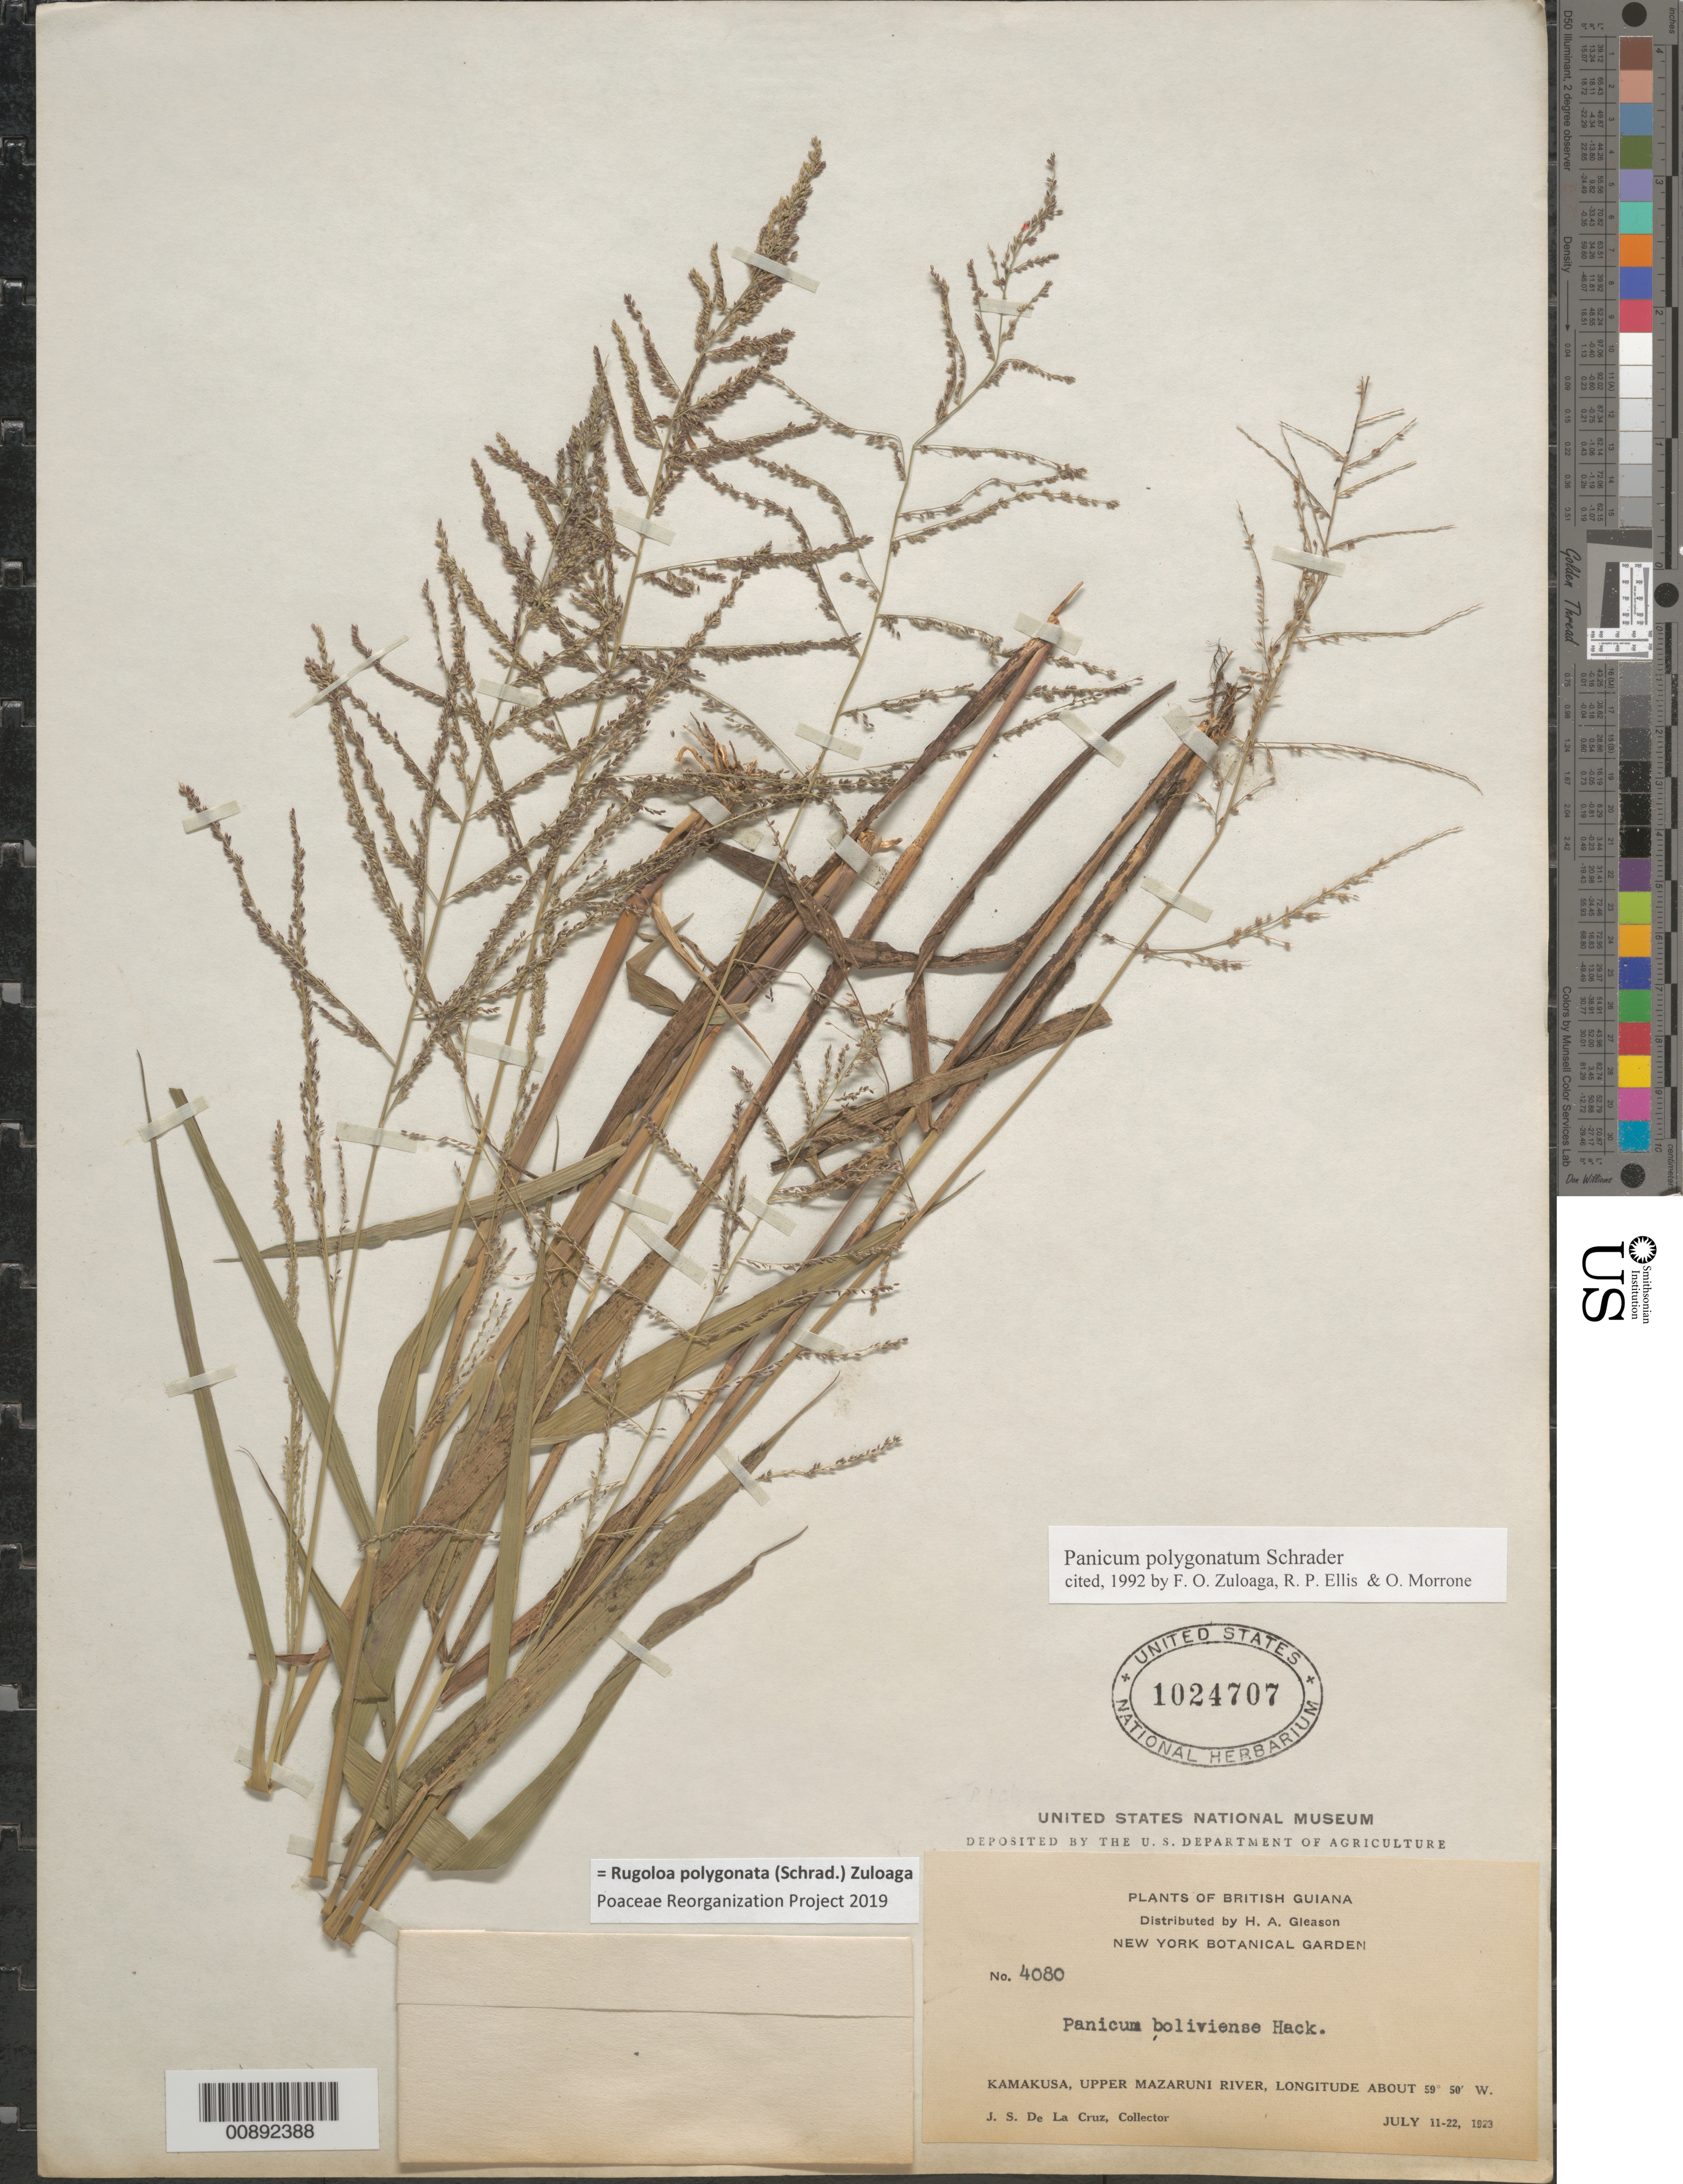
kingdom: Plantae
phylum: Tracheophyta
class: Liliopsida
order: Poales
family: Poaceae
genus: Panicum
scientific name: Panicum polygonatum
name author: Schrad.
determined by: Zuloaga, F. O.; Ellis, R. P.; Morrone, O. N.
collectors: J. S. de la Cruz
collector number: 4080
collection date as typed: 11-Jul-23 to 22-Jul-23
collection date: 1923-07-11/1923-07-22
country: Guyana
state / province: Cuyuni-Mazaruni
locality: Kamakusa, Upper Mazaruni R.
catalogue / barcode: US 1024707